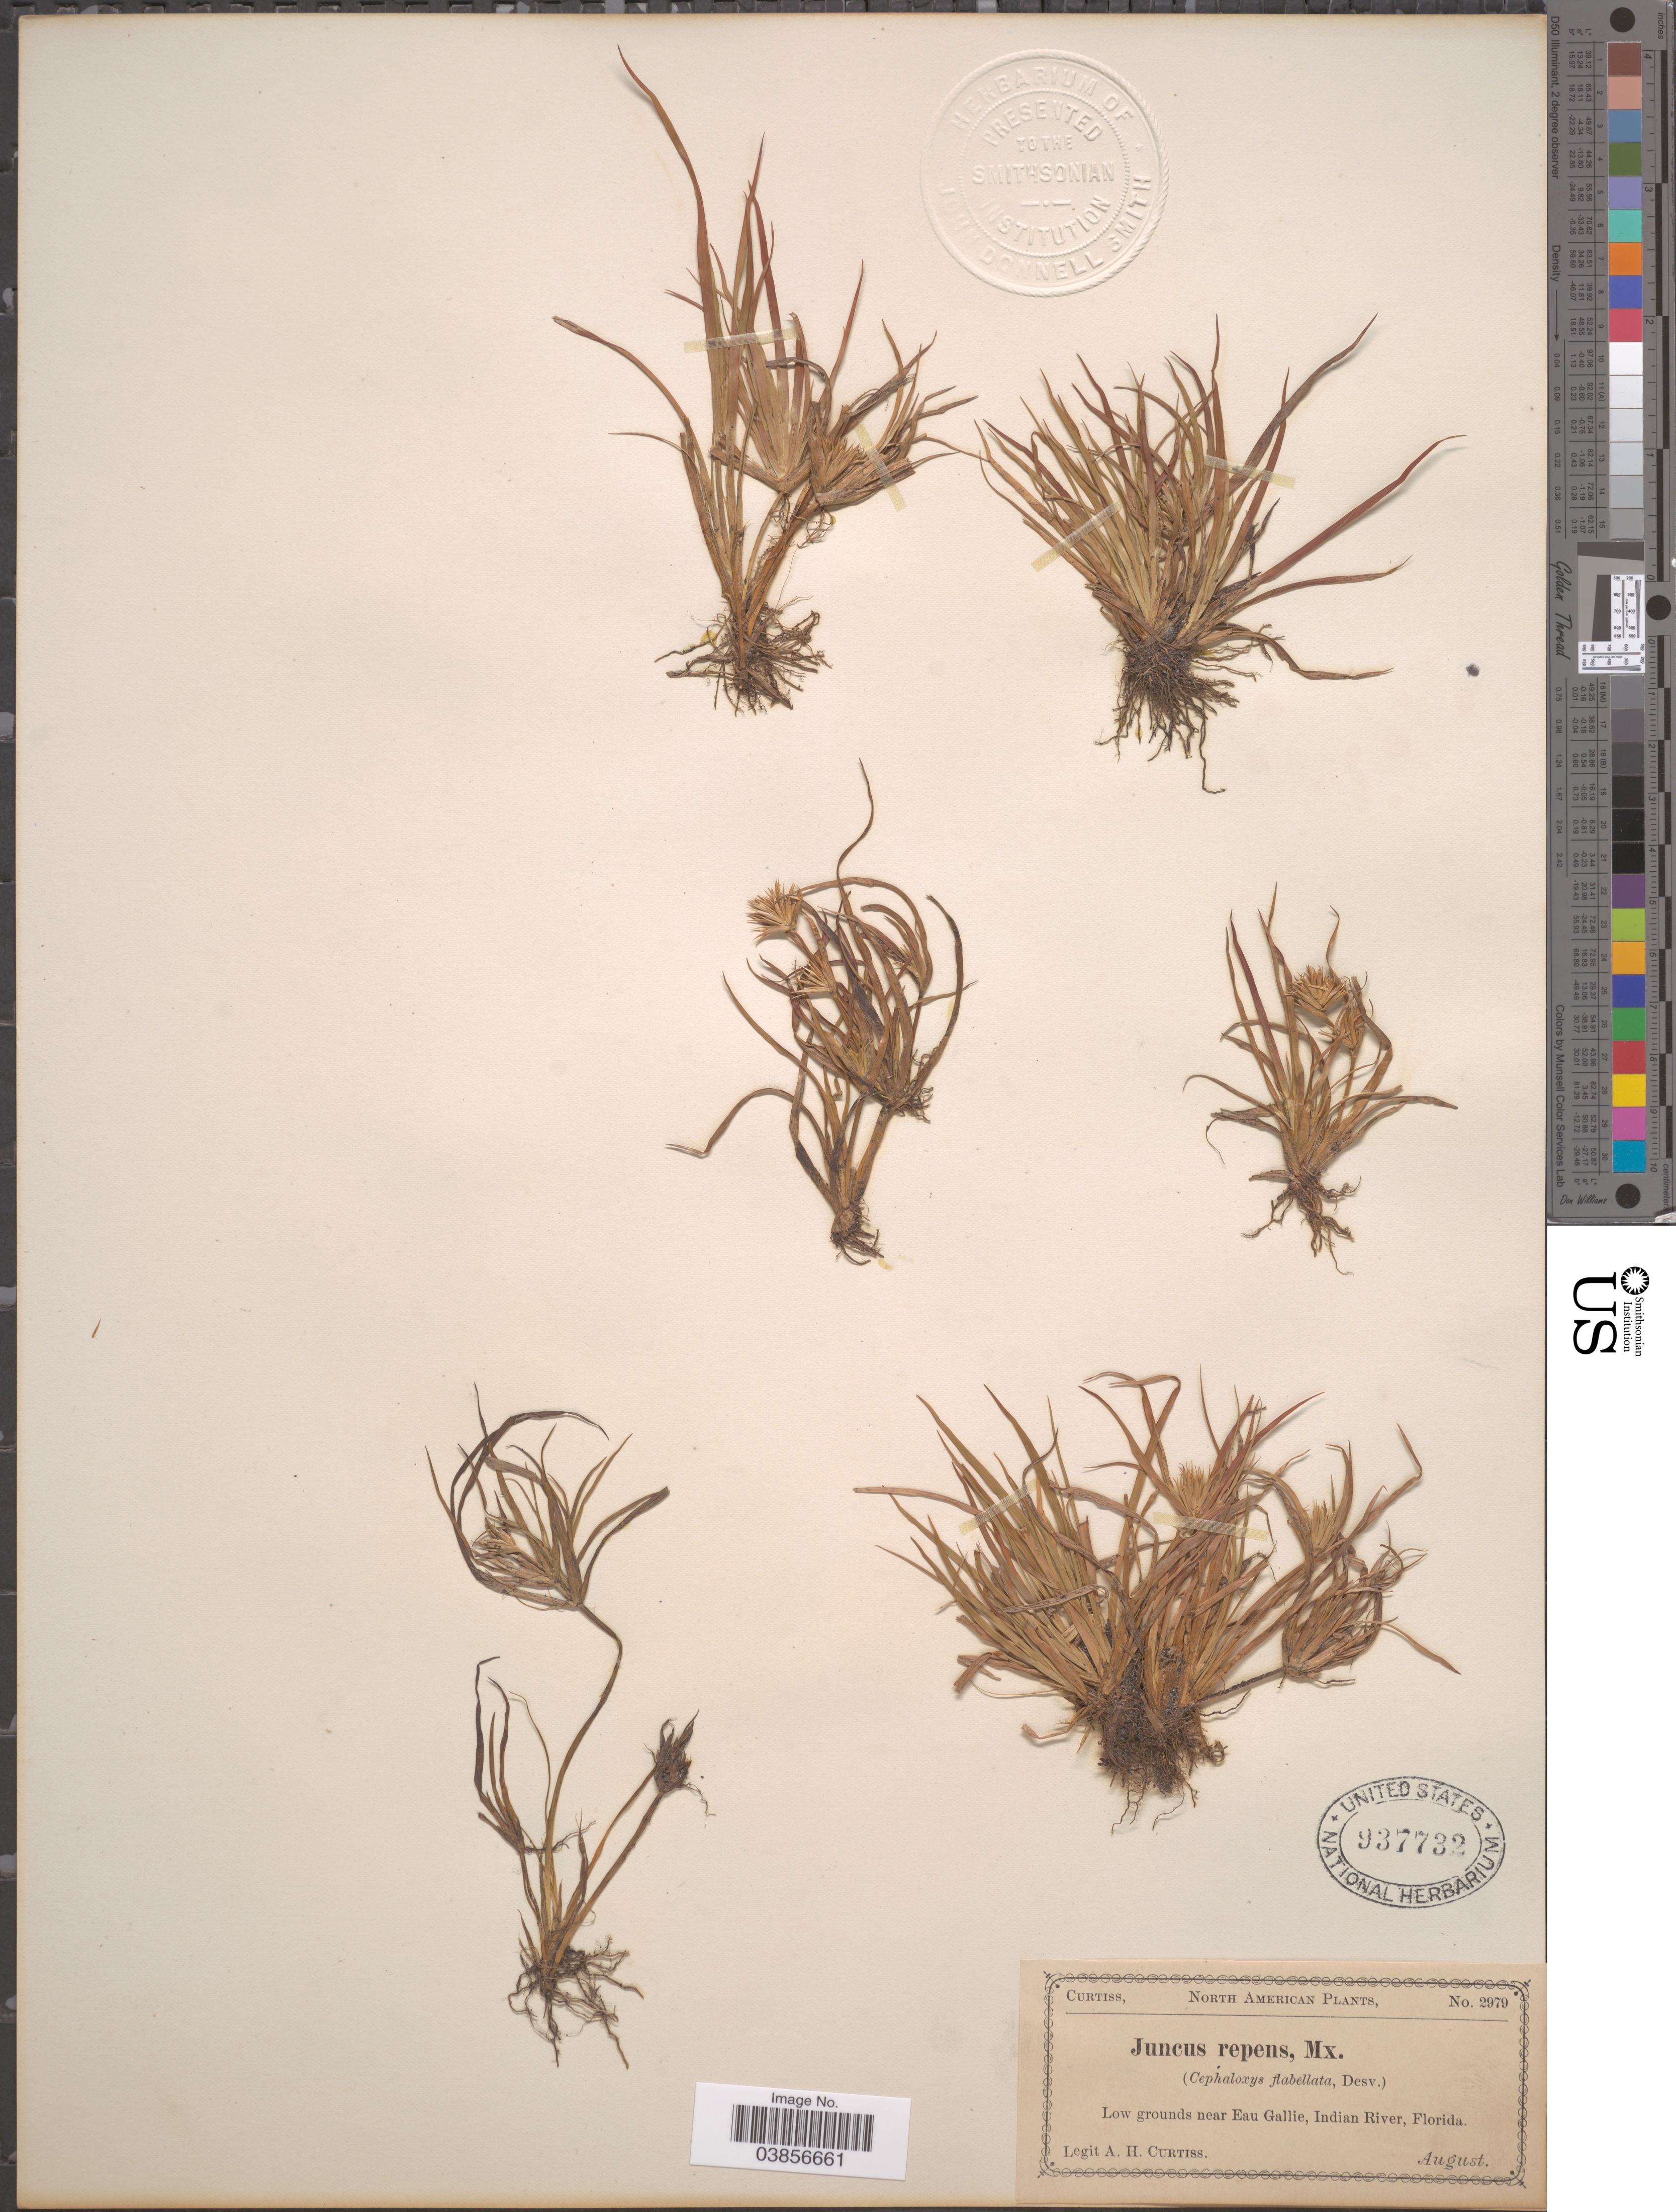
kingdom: Plantae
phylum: Tracheophyta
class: Liliopsida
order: Poales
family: Juncaceae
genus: Juncus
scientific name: Juncus repens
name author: Michx.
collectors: A. H. Curtiss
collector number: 2979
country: United States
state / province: Florida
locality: Low grounds near Eau Gallie, Indian River.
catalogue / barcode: US 937732